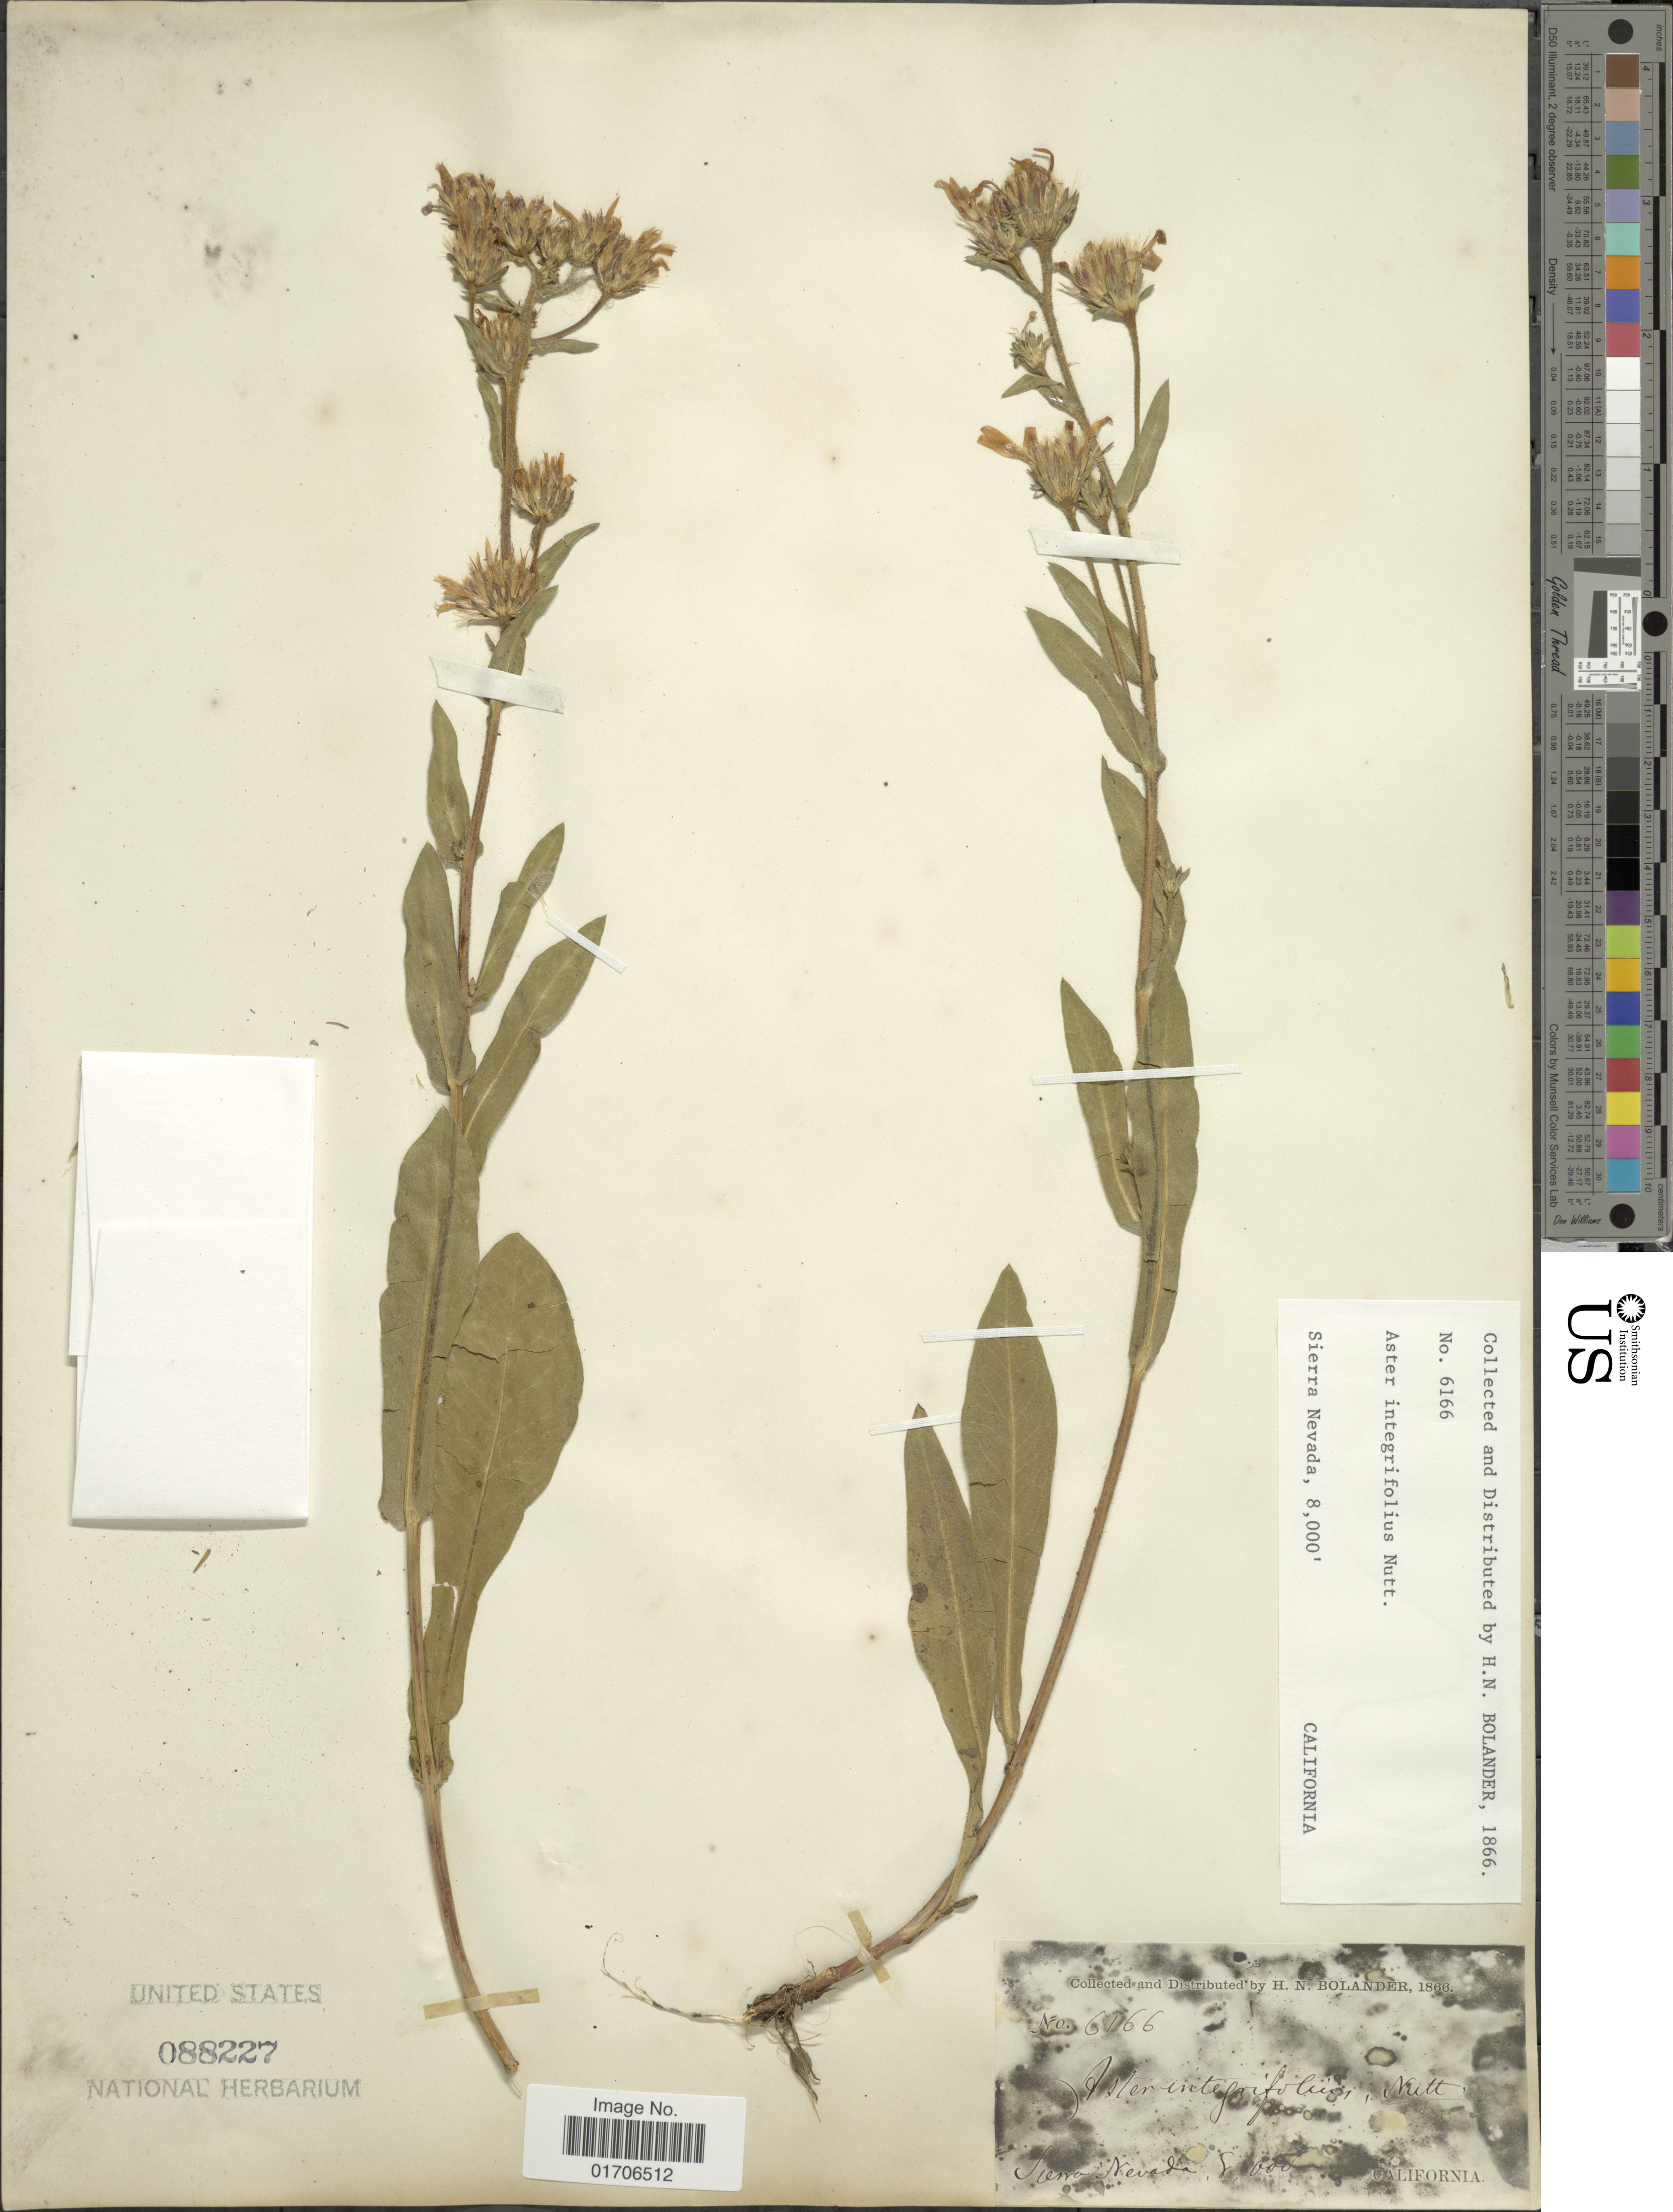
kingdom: Plantae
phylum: Tracheophyta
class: Magnoliopsida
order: Asterales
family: Asteraceae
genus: Eurybia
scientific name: Eurybia integrifolia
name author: (Nutt.) G.L. Nesom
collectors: H. Bolander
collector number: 6166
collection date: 1866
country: United States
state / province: California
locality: Sierra Nevada.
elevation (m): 2438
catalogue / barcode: US 88227